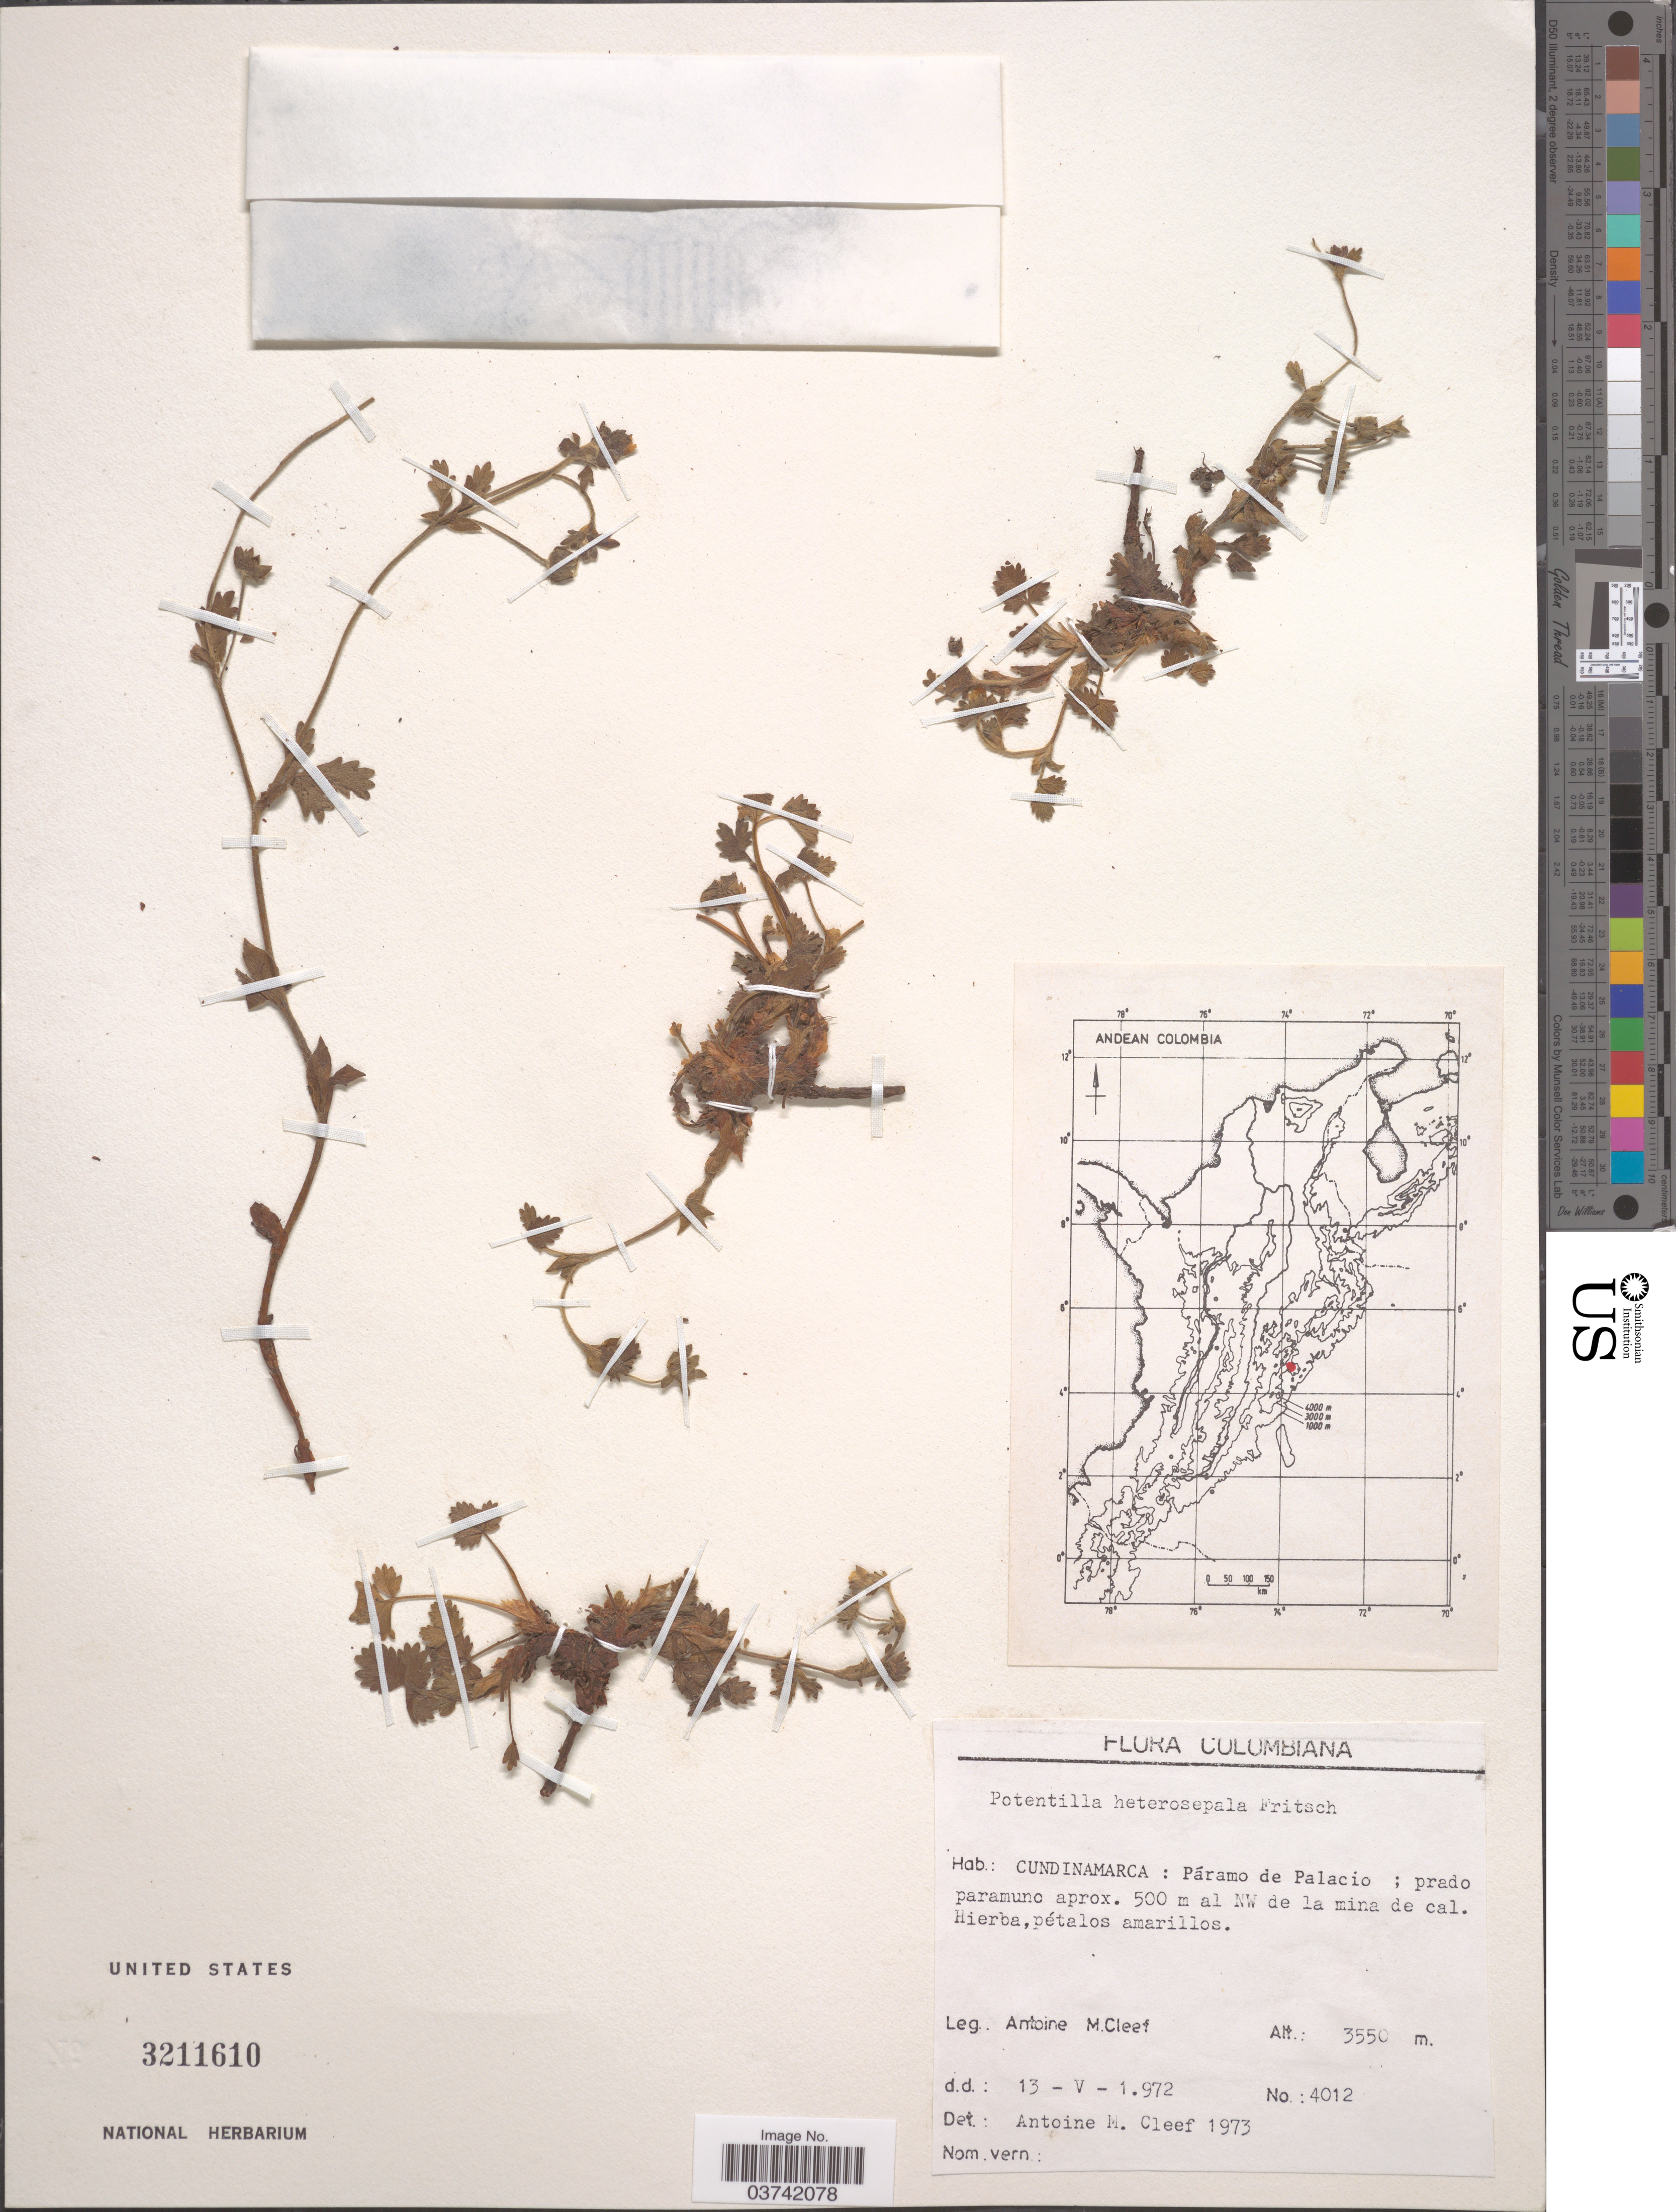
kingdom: Plantae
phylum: Tracheophyta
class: Magnoliopsida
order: Rosales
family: Rosaceae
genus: Potentilla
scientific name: Potentilla heterosepala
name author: Fritsch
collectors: A. M. Cleef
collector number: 4012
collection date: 1972-05-13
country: Colombia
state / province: Cundinamarca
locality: Páramo de Palacio; prado paramuno aprox. 500 m al NW de la mina de cal. Hierba.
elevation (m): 3550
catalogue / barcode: US 3211610